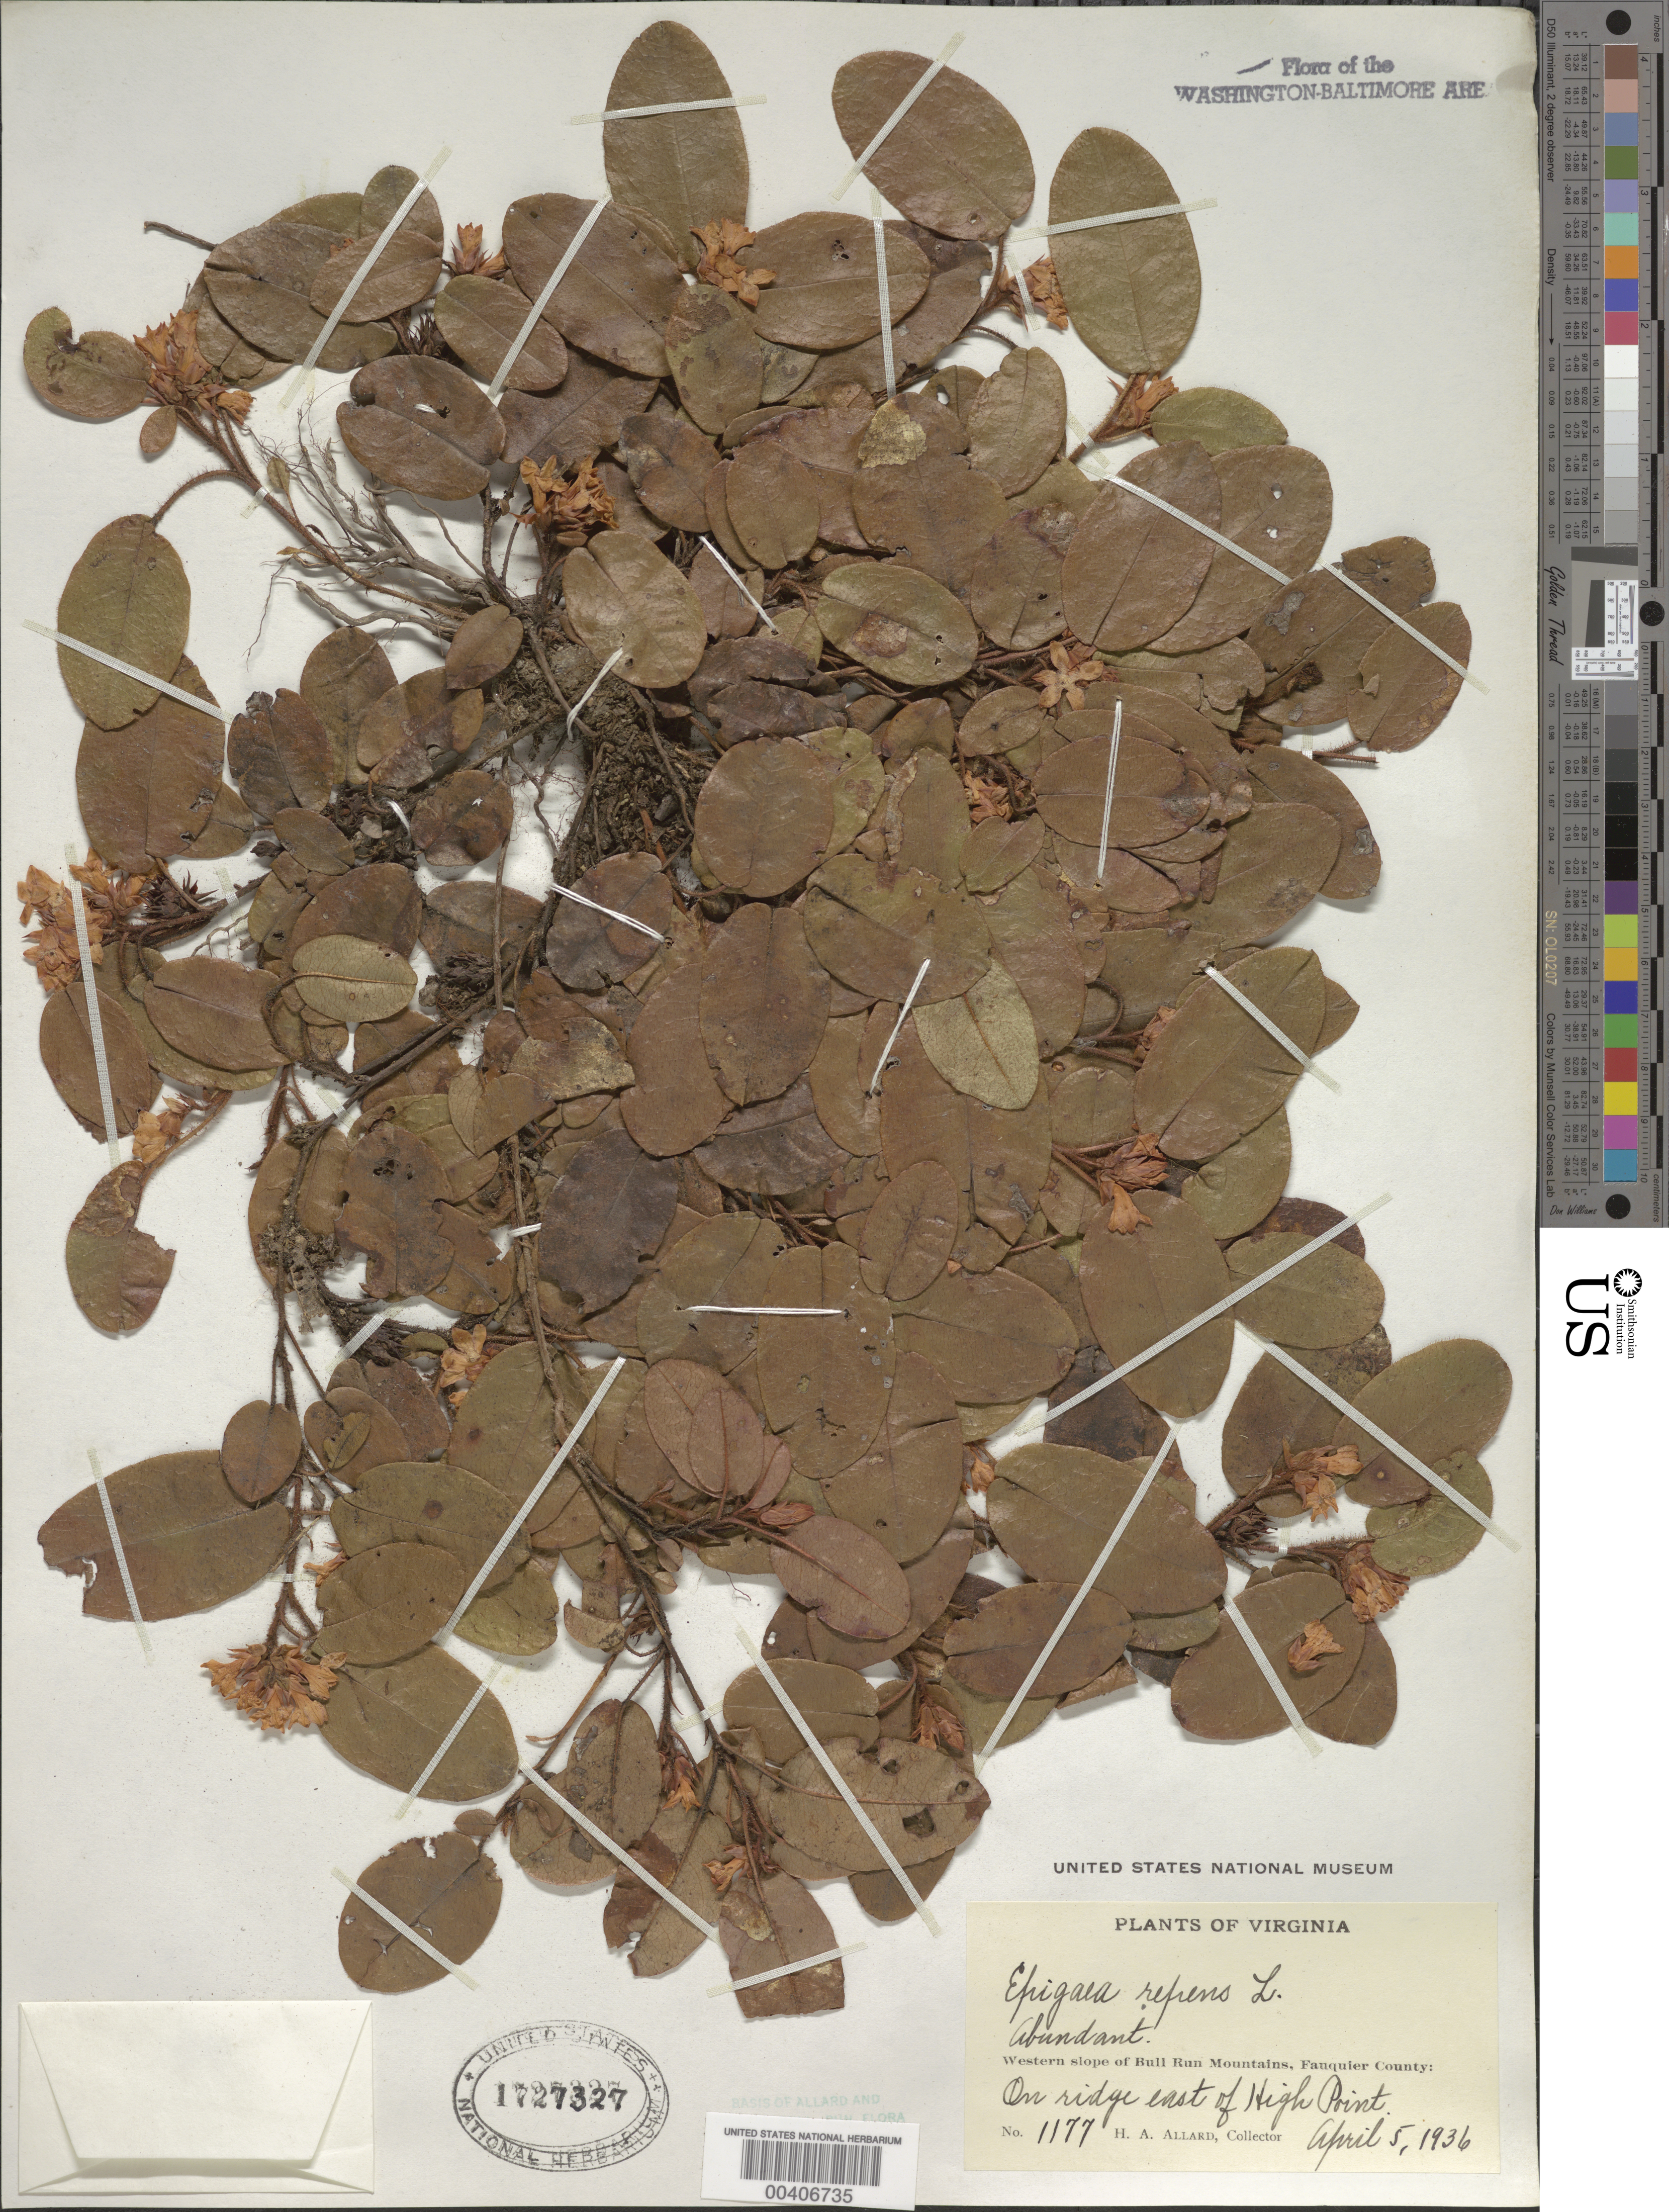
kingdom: Plantae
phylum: Tracheophyta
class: Magnoliopsida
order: Ericales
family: Ericaceae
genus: Epigaea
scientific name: Epigaea repens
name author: L.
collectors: H. A. Allard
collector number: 1177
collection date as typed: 05 Apr 1936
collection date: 1936-04-05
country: United States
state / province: Virginia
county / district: Fauquier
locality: East of High Point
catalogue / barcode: US 1727327